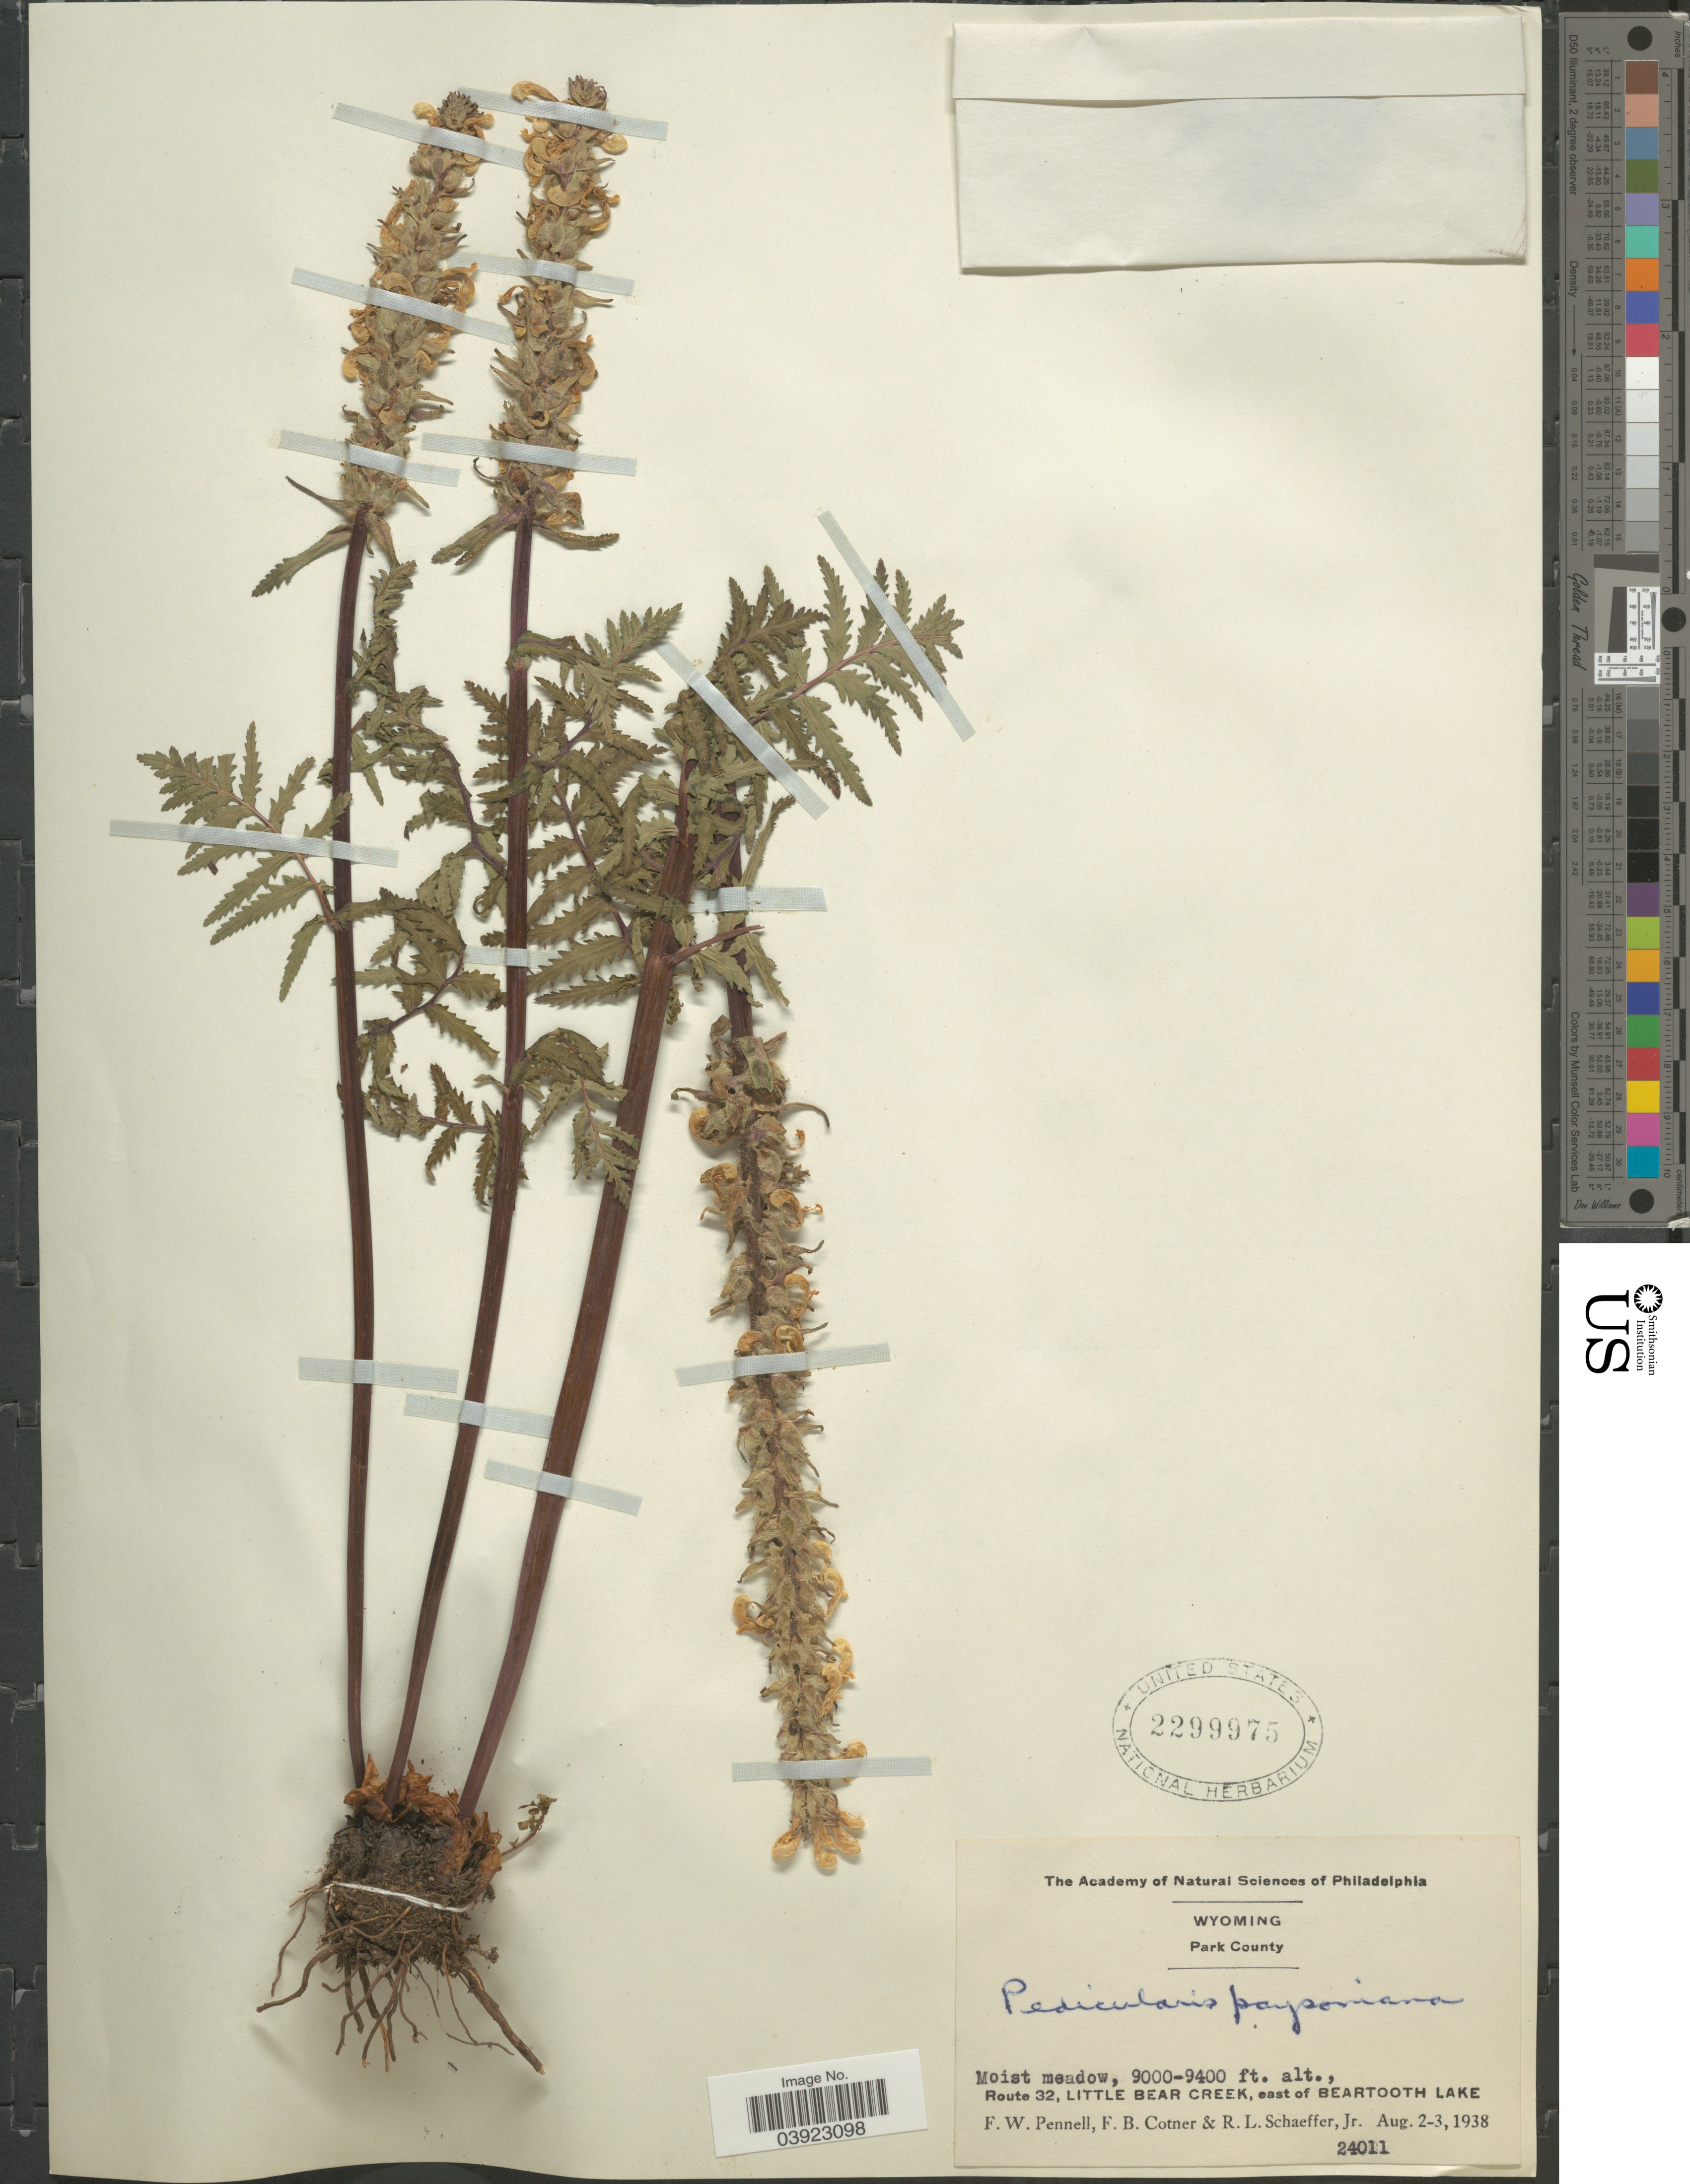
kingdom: Plantae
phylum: Tracheophyta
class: Magnoliopsida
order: Lamiales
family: Orobanchaceae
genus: Pedicularis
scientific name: Pedicularis paysoniana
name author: Pennell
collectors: F. W. Pennell, F. Cotner & R. L. Schaeffer Jr.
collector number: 24011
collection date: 1938-08-02/1938-08-03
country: United States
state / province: Wyoming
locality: Park County. Route 32, Little Bear Creek, east of Beatooth Lake.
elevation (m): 2743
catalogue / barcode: US 2299975